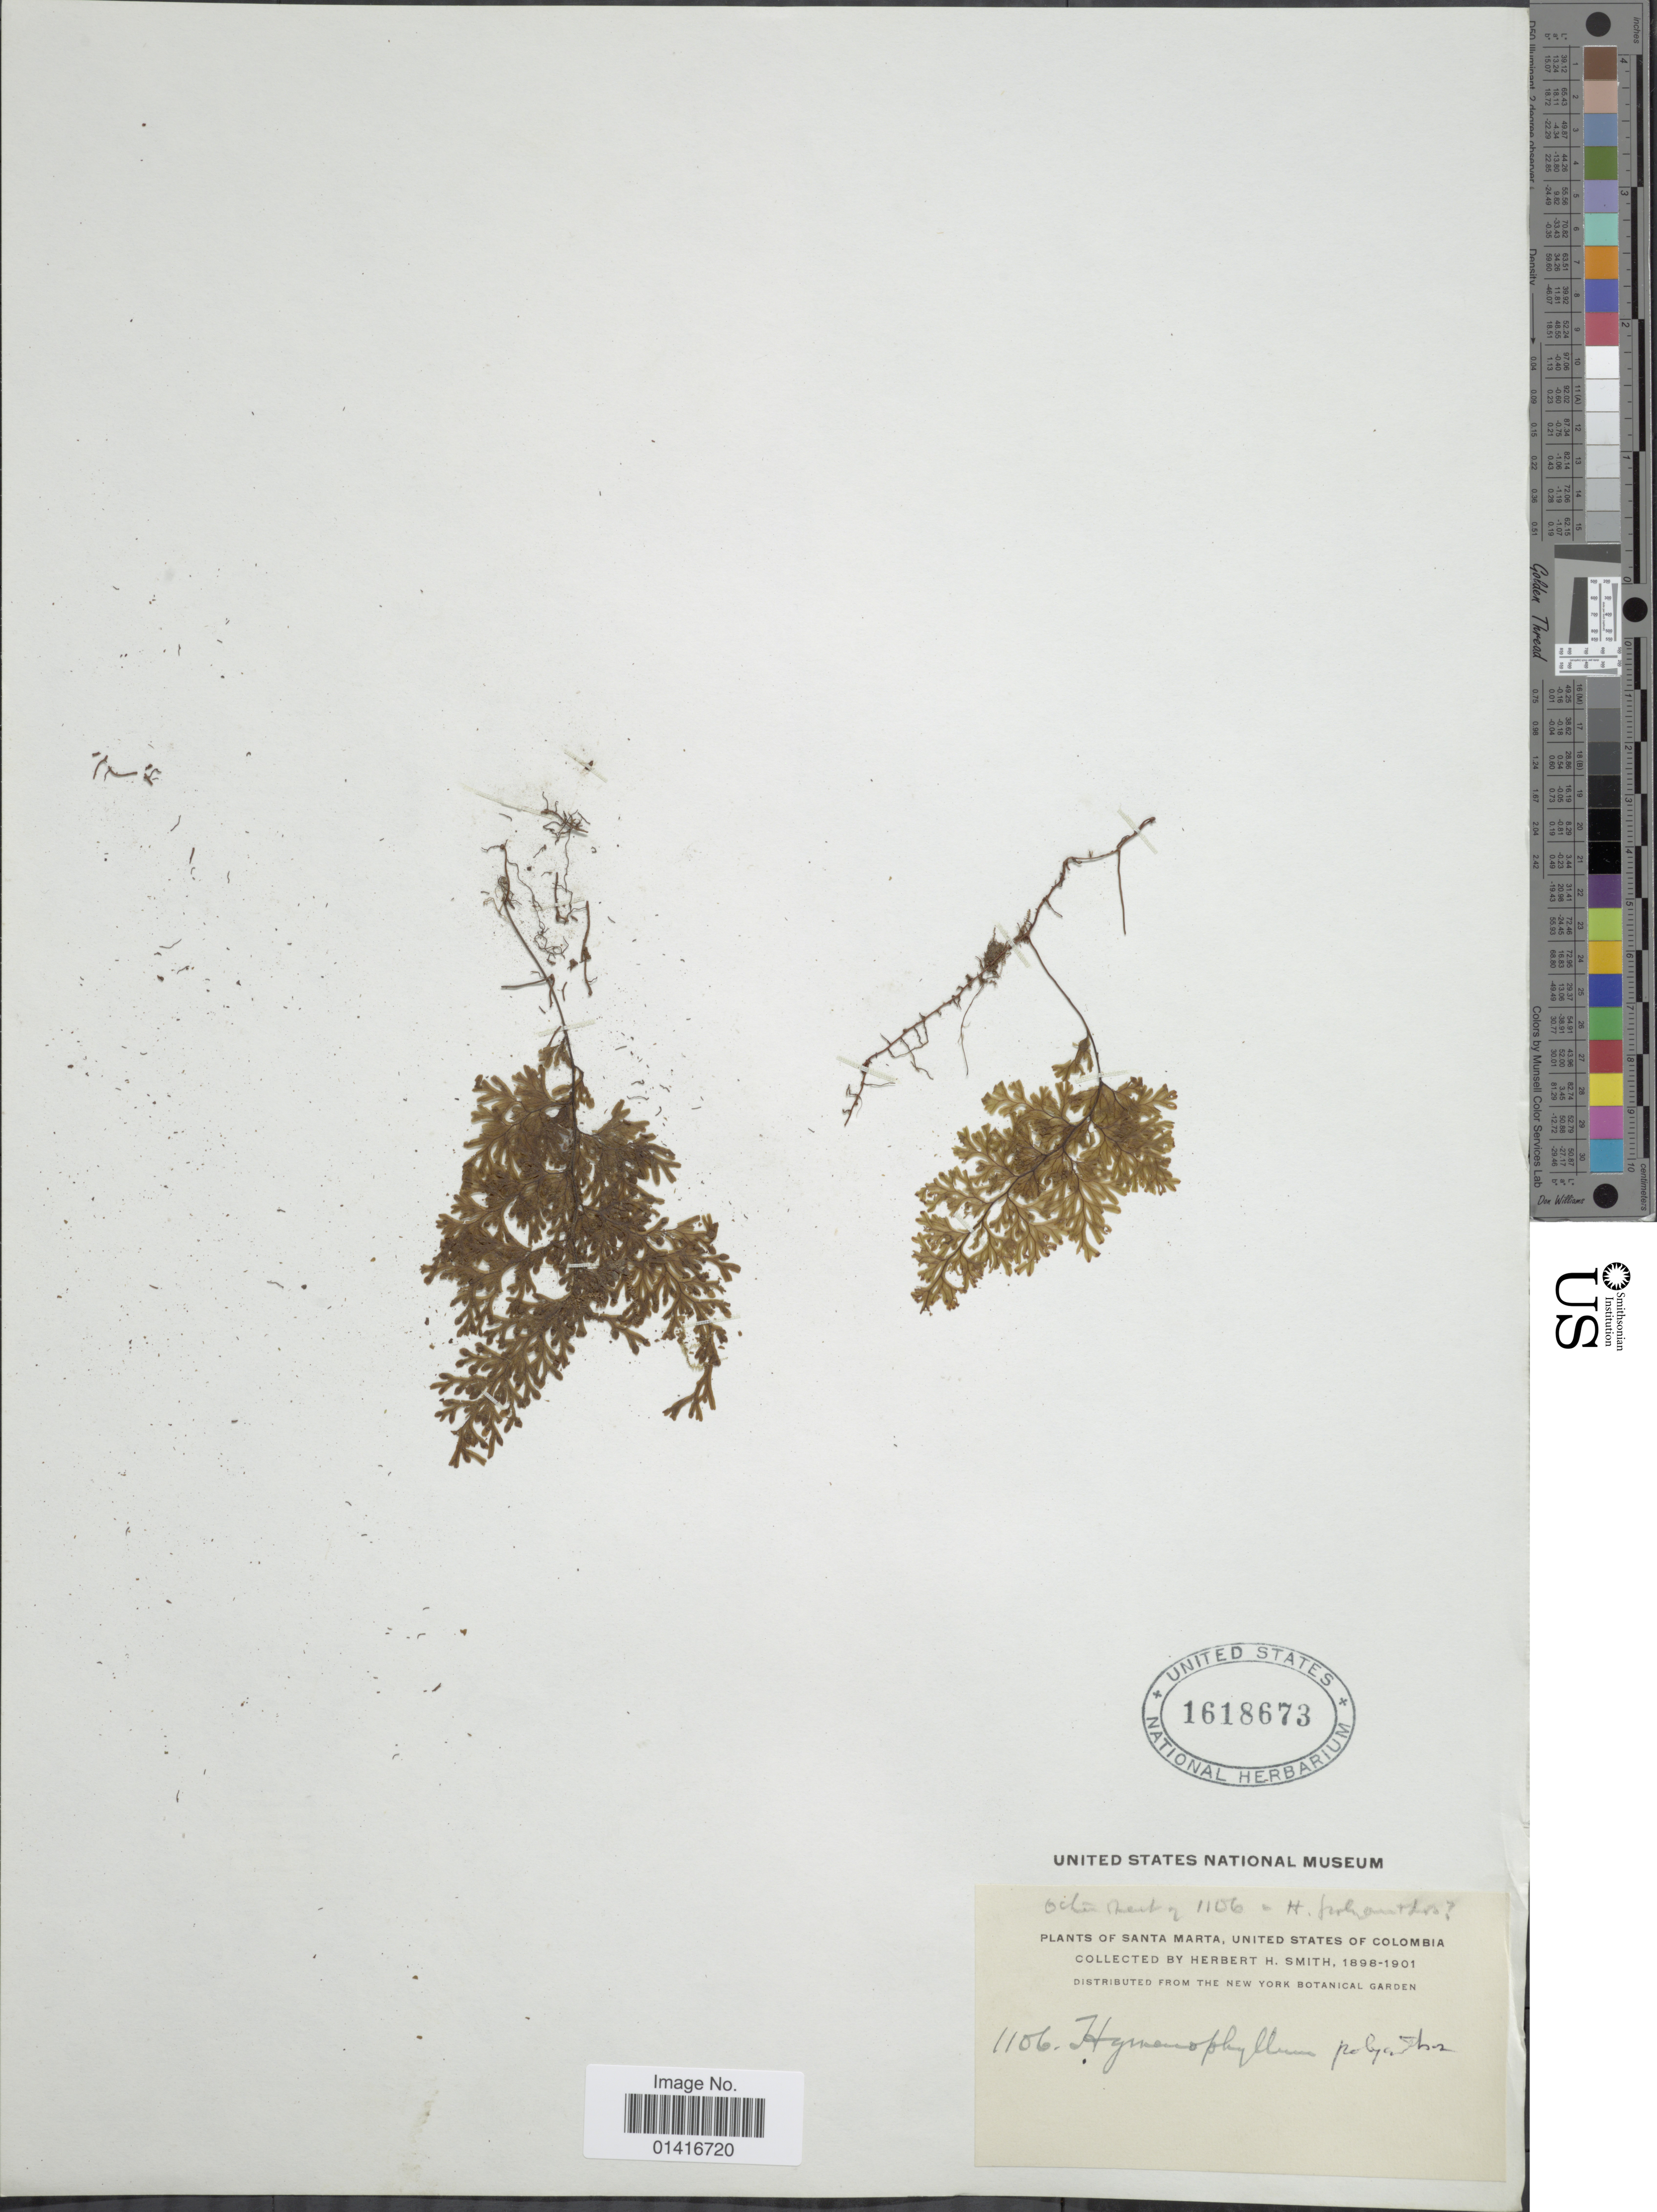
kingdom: Plantae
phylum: Tracheophyta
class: Polypodiopsida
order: Hymenophyllales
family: Hymenophyllaceae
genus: Hymenophyllum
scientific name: Hymenophyllum polyanthos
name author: (Sw.) Sw.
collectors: Herbert H. Smith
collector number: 1106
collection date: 1898/1901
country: Colombia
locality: Santa Marta, United States of Colombia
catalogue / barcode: US 1618673